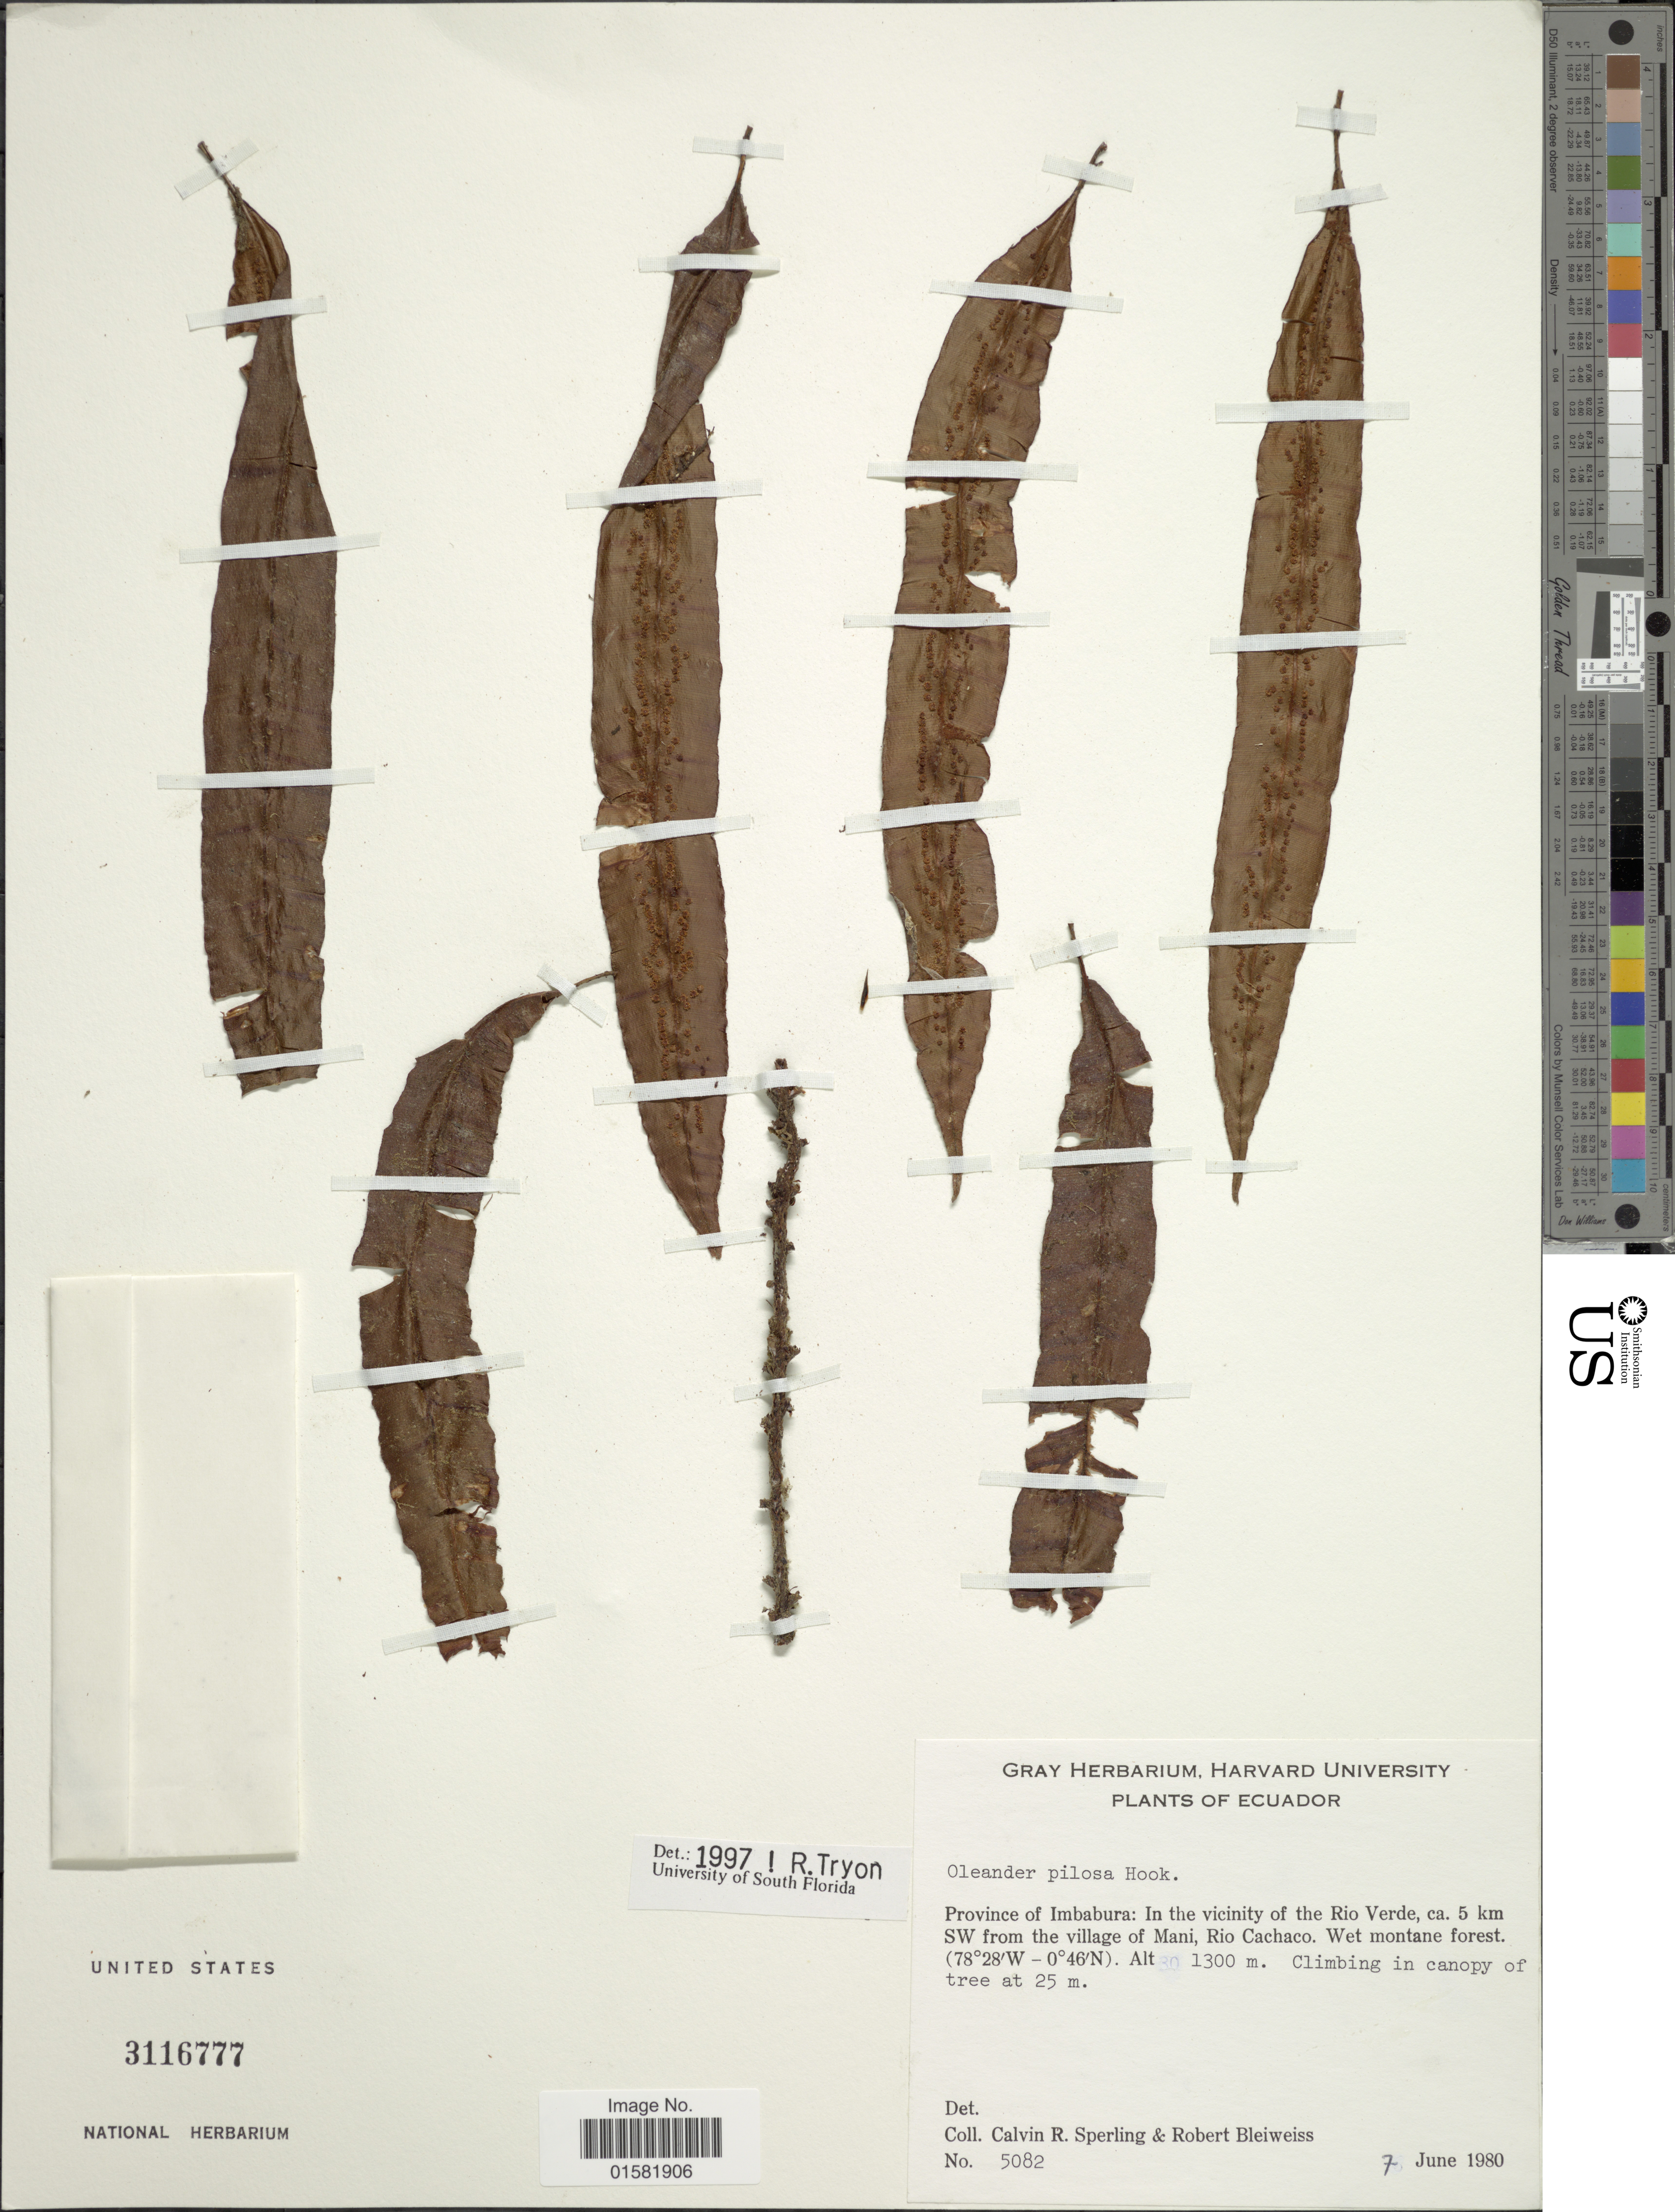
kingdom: Plantae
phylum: Tracheophyta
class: Polypodiopsida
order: Polypodiales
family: Oleandraceae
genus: Oleandra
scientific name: Oleandra pilosa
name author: Hook.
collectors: C. R. Sperling & R. Bleiweiss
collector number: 5082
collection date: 1980-06-07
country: Ecuador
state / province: Imbabura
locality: Ecuador, Province of Imbabura: in the vicinity of the Rio Verde, ca. 5 km SW from the village of Mani, Rio Cachaco.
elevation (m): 1300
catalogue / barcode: US 3116777